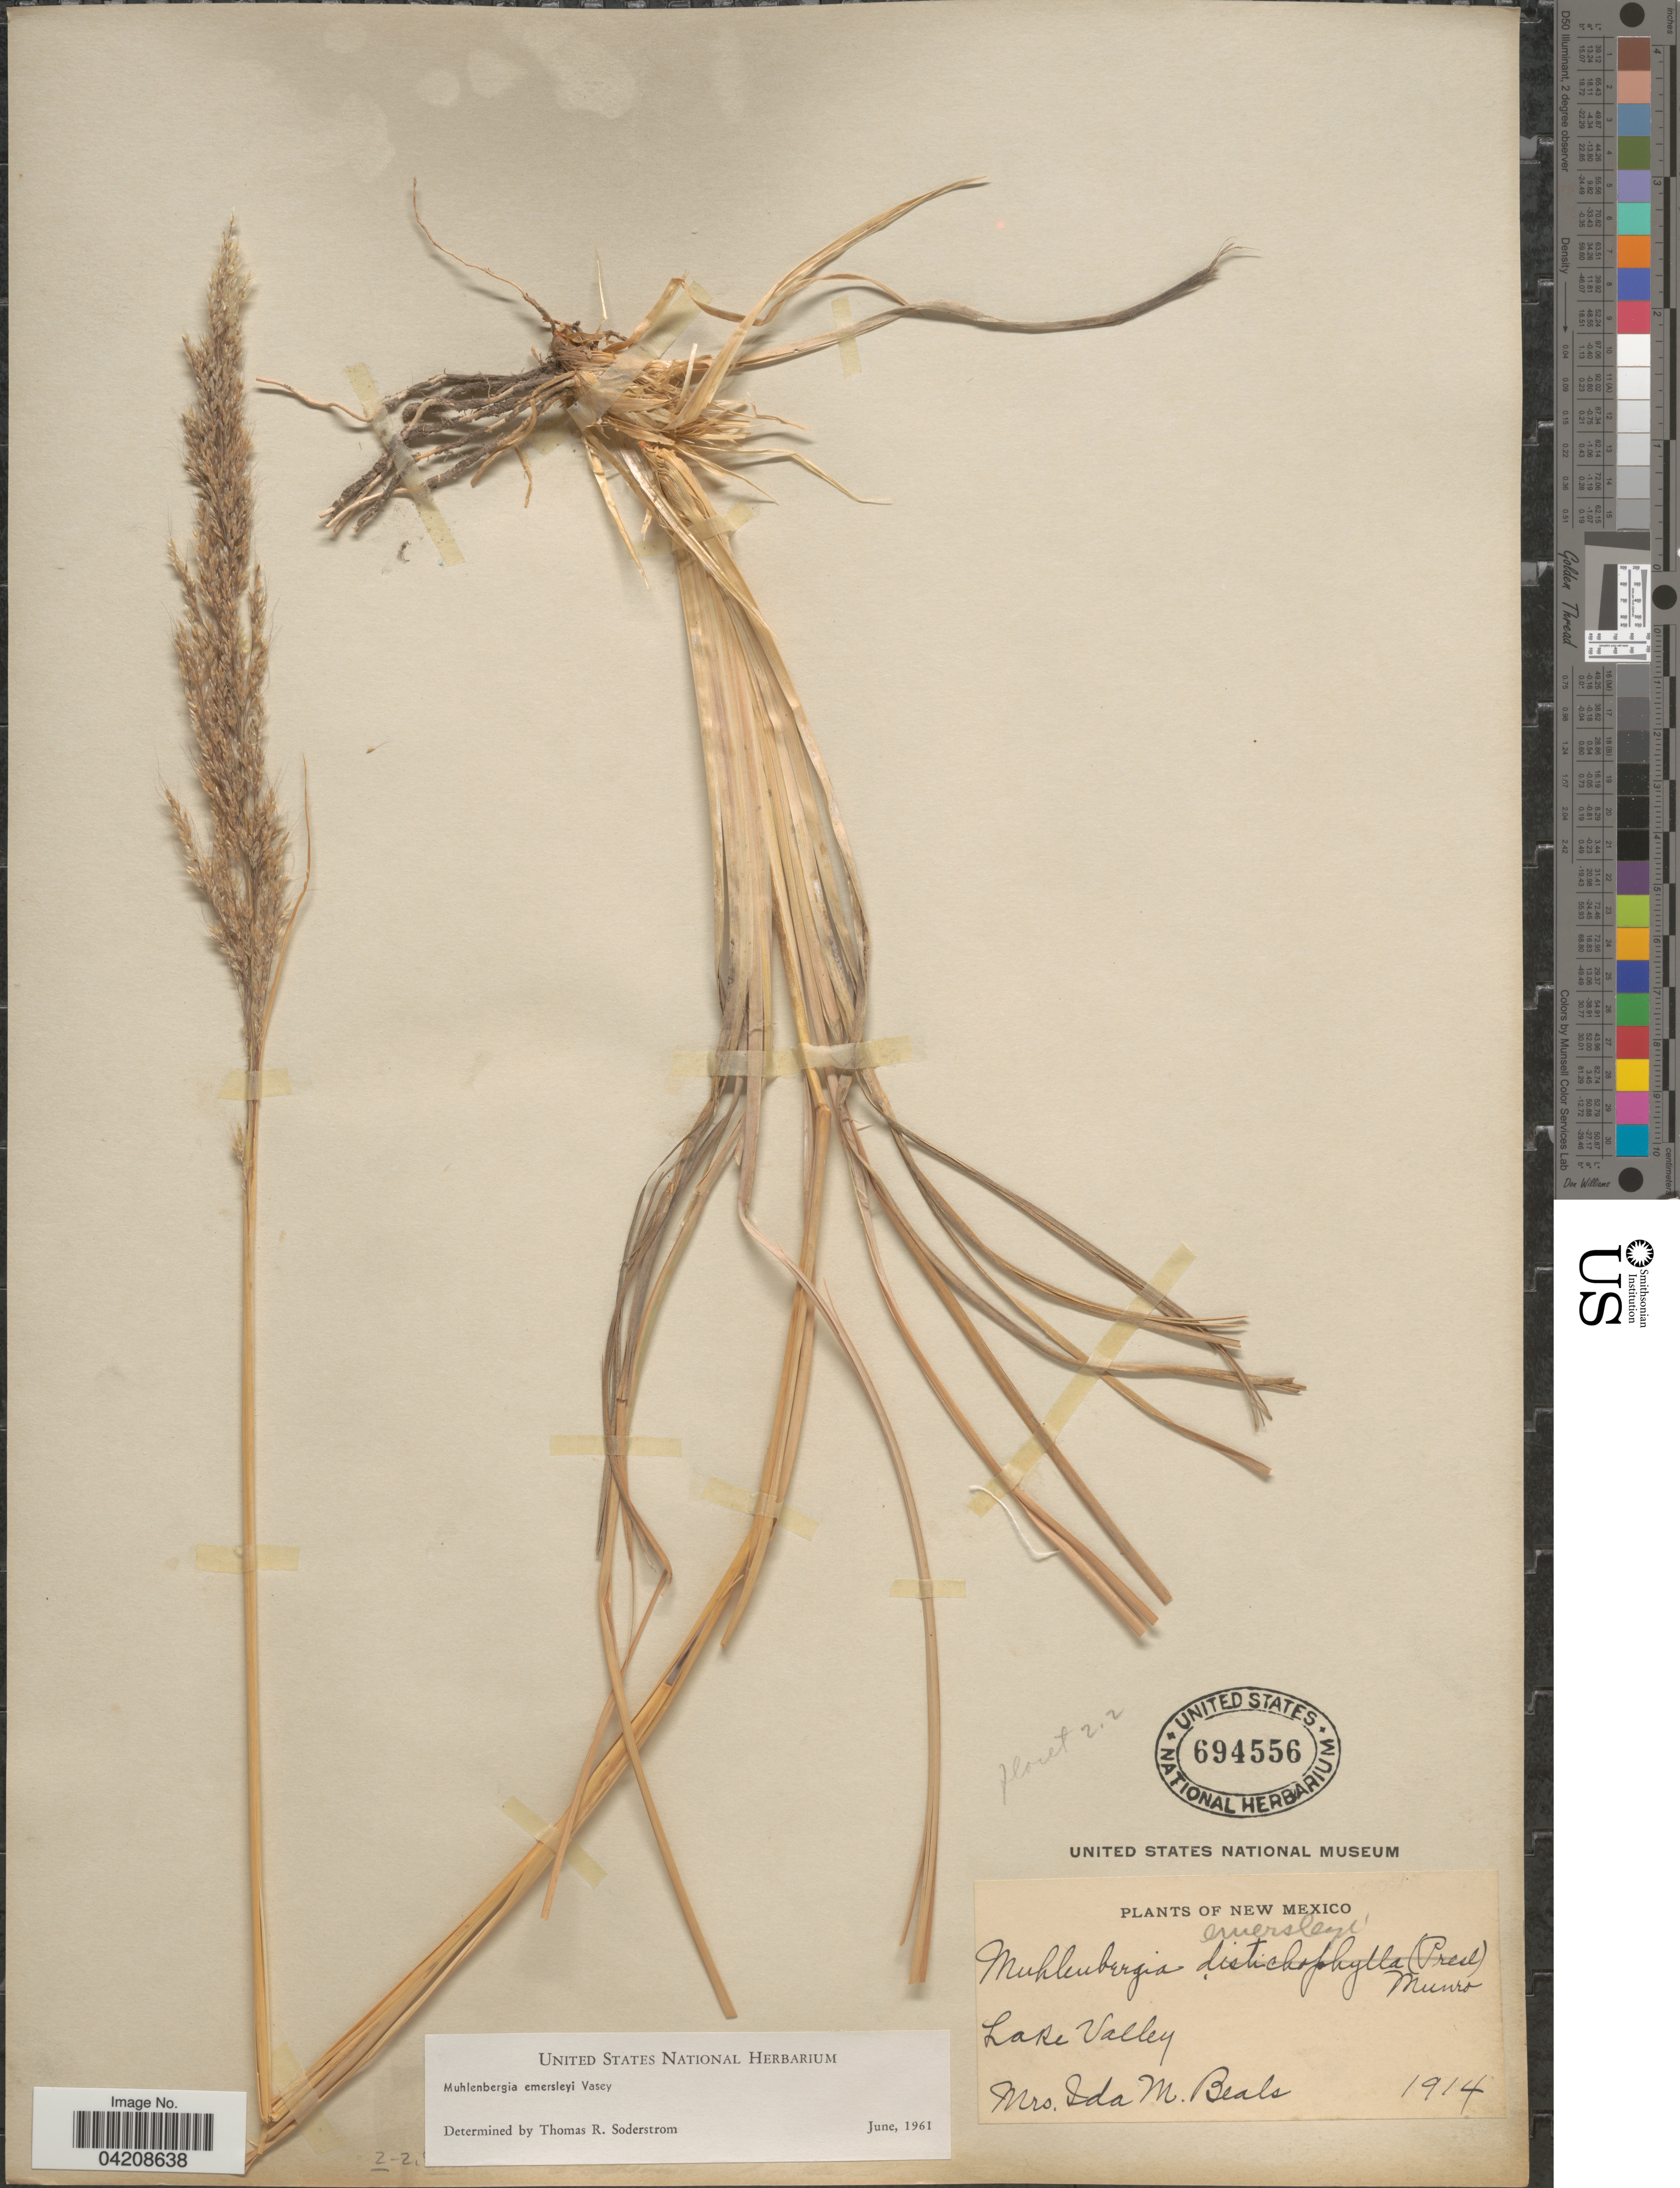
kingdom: Plantae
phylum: Tracheophyta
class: Liliopsida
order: Poales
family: Poaceae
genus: Muhlenbergia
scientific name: Muhlenbergia emersleyi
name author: Vasey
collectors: I. M. Beals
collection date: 1914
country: United States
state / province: New Mexico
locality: Lake Valley.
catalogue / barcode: US 694556